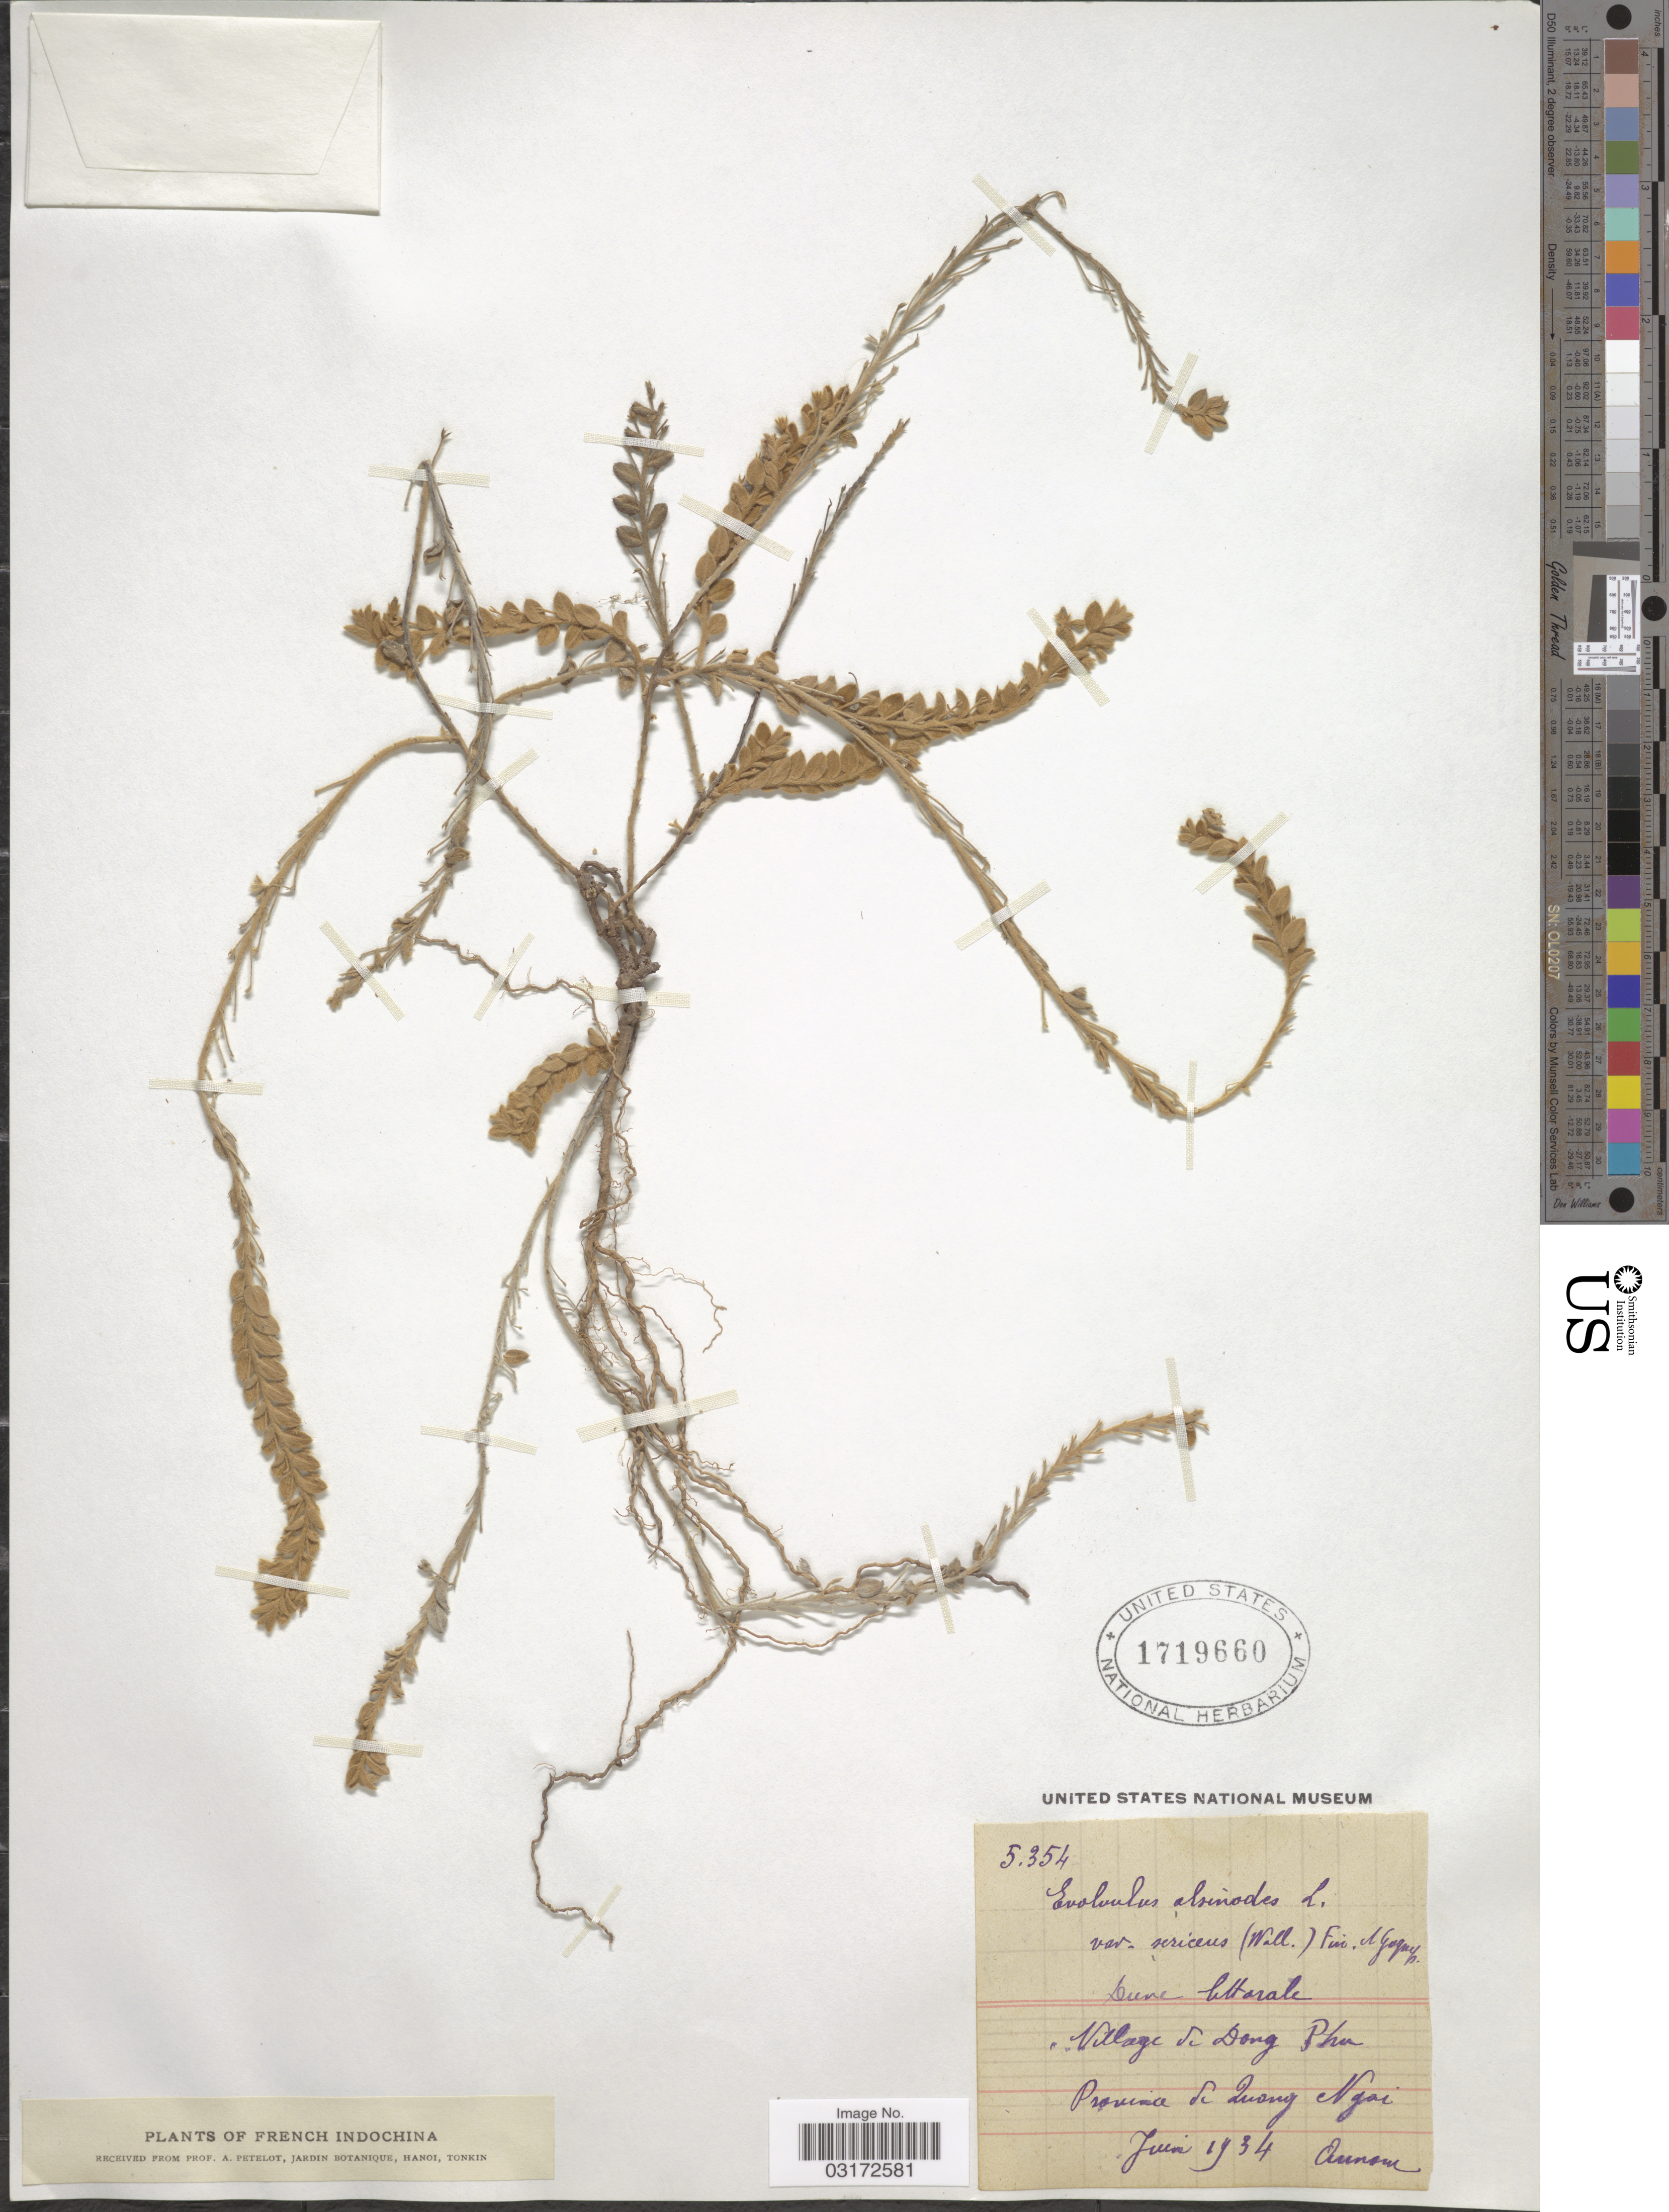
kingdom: Plantae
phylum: Tracheophyta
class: Magnoliopsida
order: Solanales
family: Convolvulaceae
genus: Evolvulus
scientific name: Evolvulus alsinoides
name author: (L.) L.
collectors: A. Petelot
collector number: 5354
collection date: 1934-06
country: Vietnam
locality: French Indochina. Village de Dong Phu. Princie de Quong Ngoi. Annam.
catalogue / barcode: US 1719660